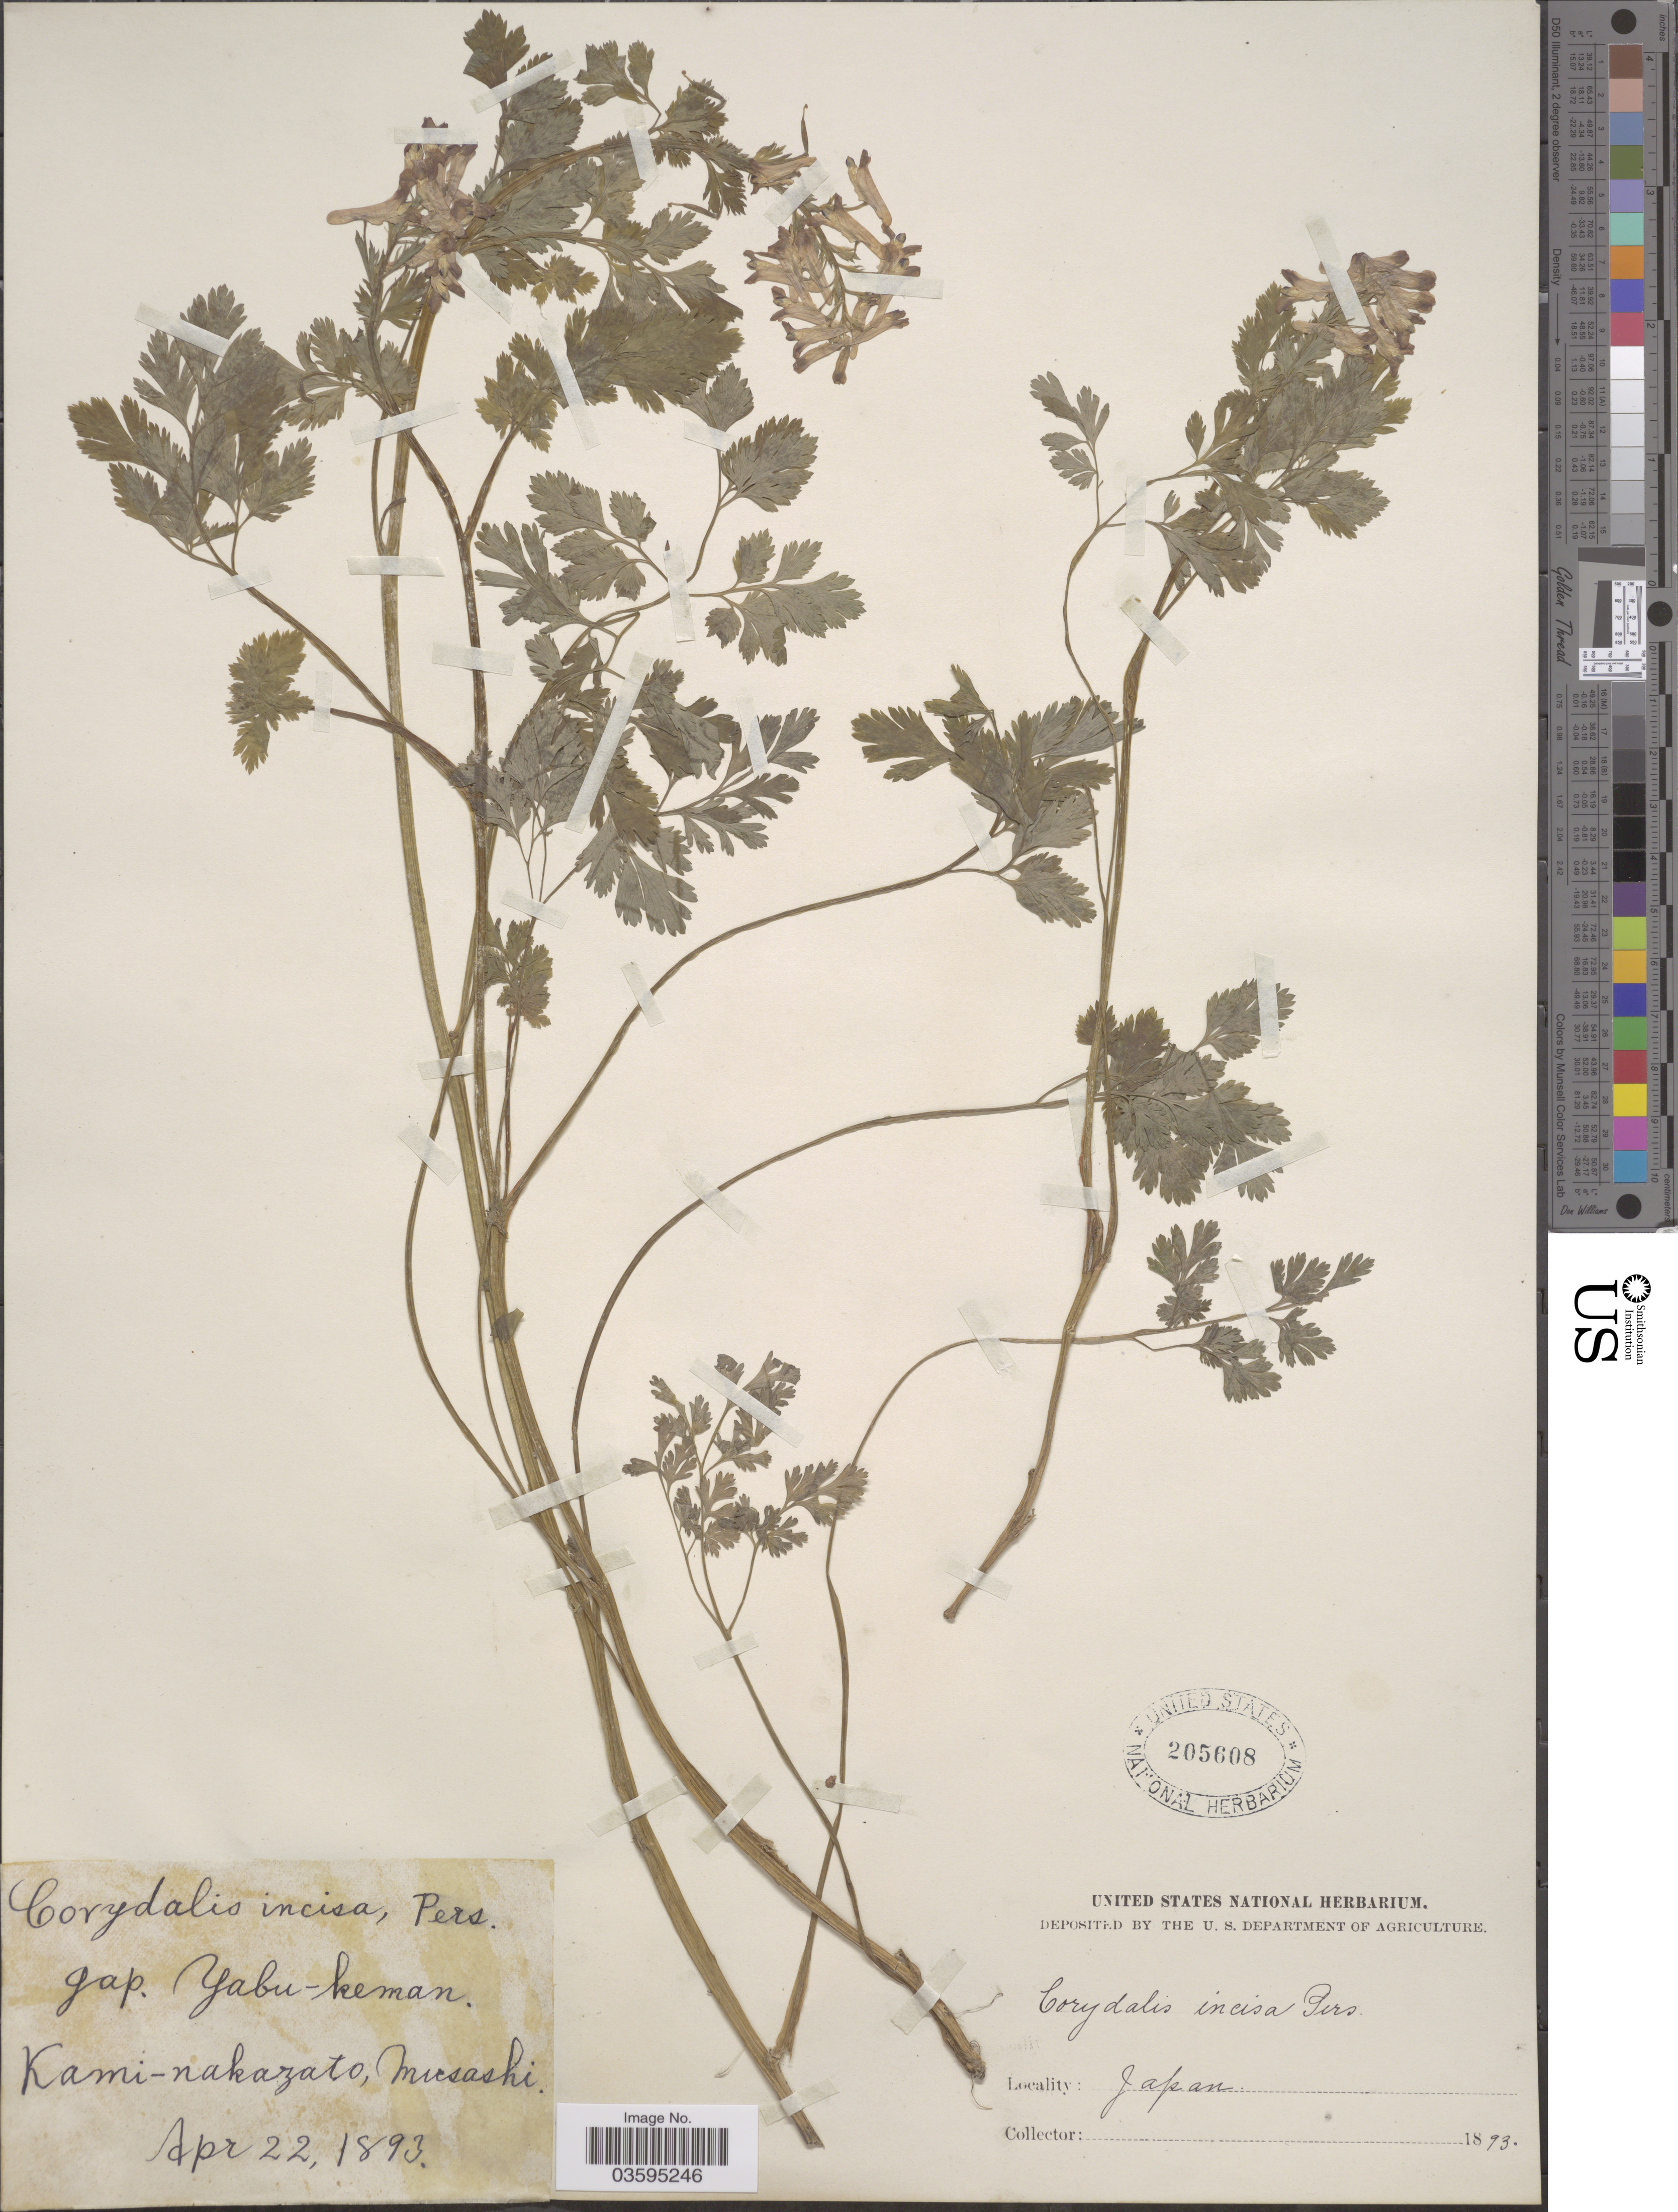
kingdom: Plantae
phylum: Tracheophyta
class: Magnoliopsida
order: Ranunculales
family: Papaveraceae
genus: Corydalis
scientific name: Corydalis incisa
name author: (Thunb.) Pers.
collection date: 1893-04-22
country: Japan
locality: Kami-nakazato, Musashi.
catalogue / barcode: US 205608